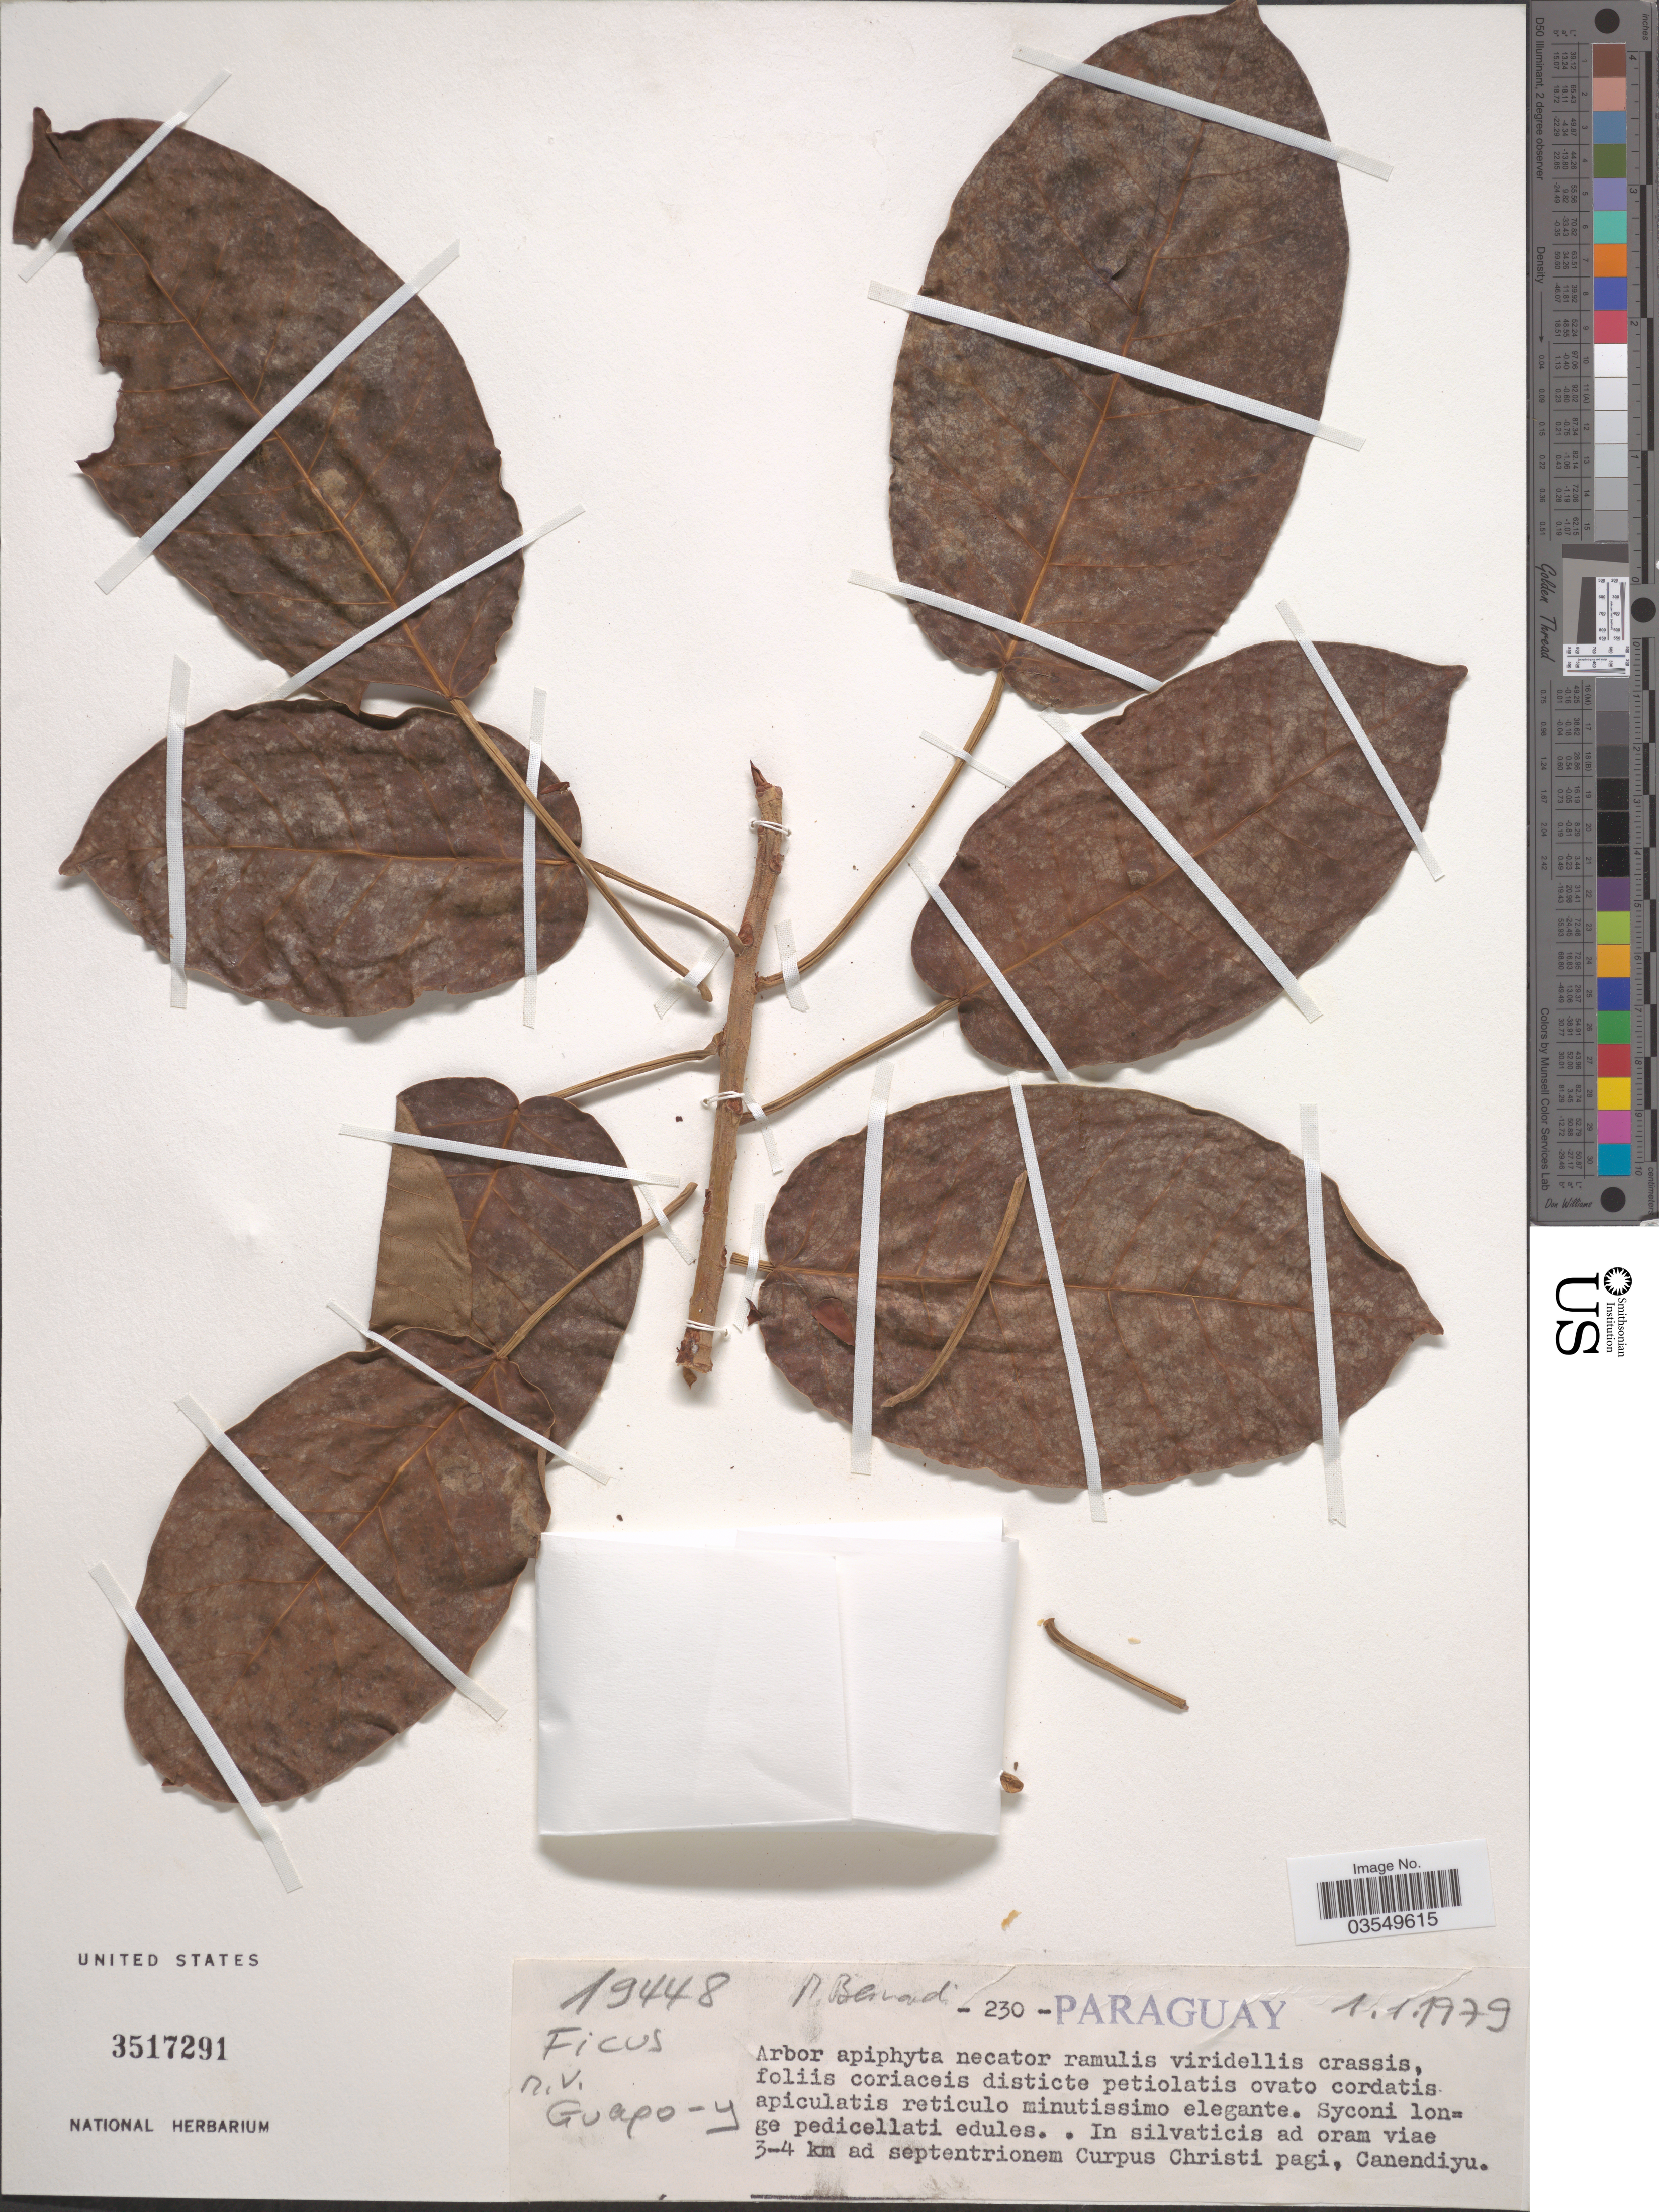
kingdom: Plantae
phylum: Tracheophyta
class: Magnoliopsida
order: Rosales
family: Moraceae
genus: Ficus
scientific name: Ficus guaranitica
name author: Chodat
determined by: Mitidieri, Nicole, (WIS), University of Wisconsin - Madison (UNITED STATES)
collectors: M. Bernardi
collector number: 230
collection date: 1979-01-01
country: Paraguay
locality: In silvaticis ad oram viae 3-4 km ad septentrionem Curpus Christi pagi, Canendiyu.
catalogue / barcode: US 3517291